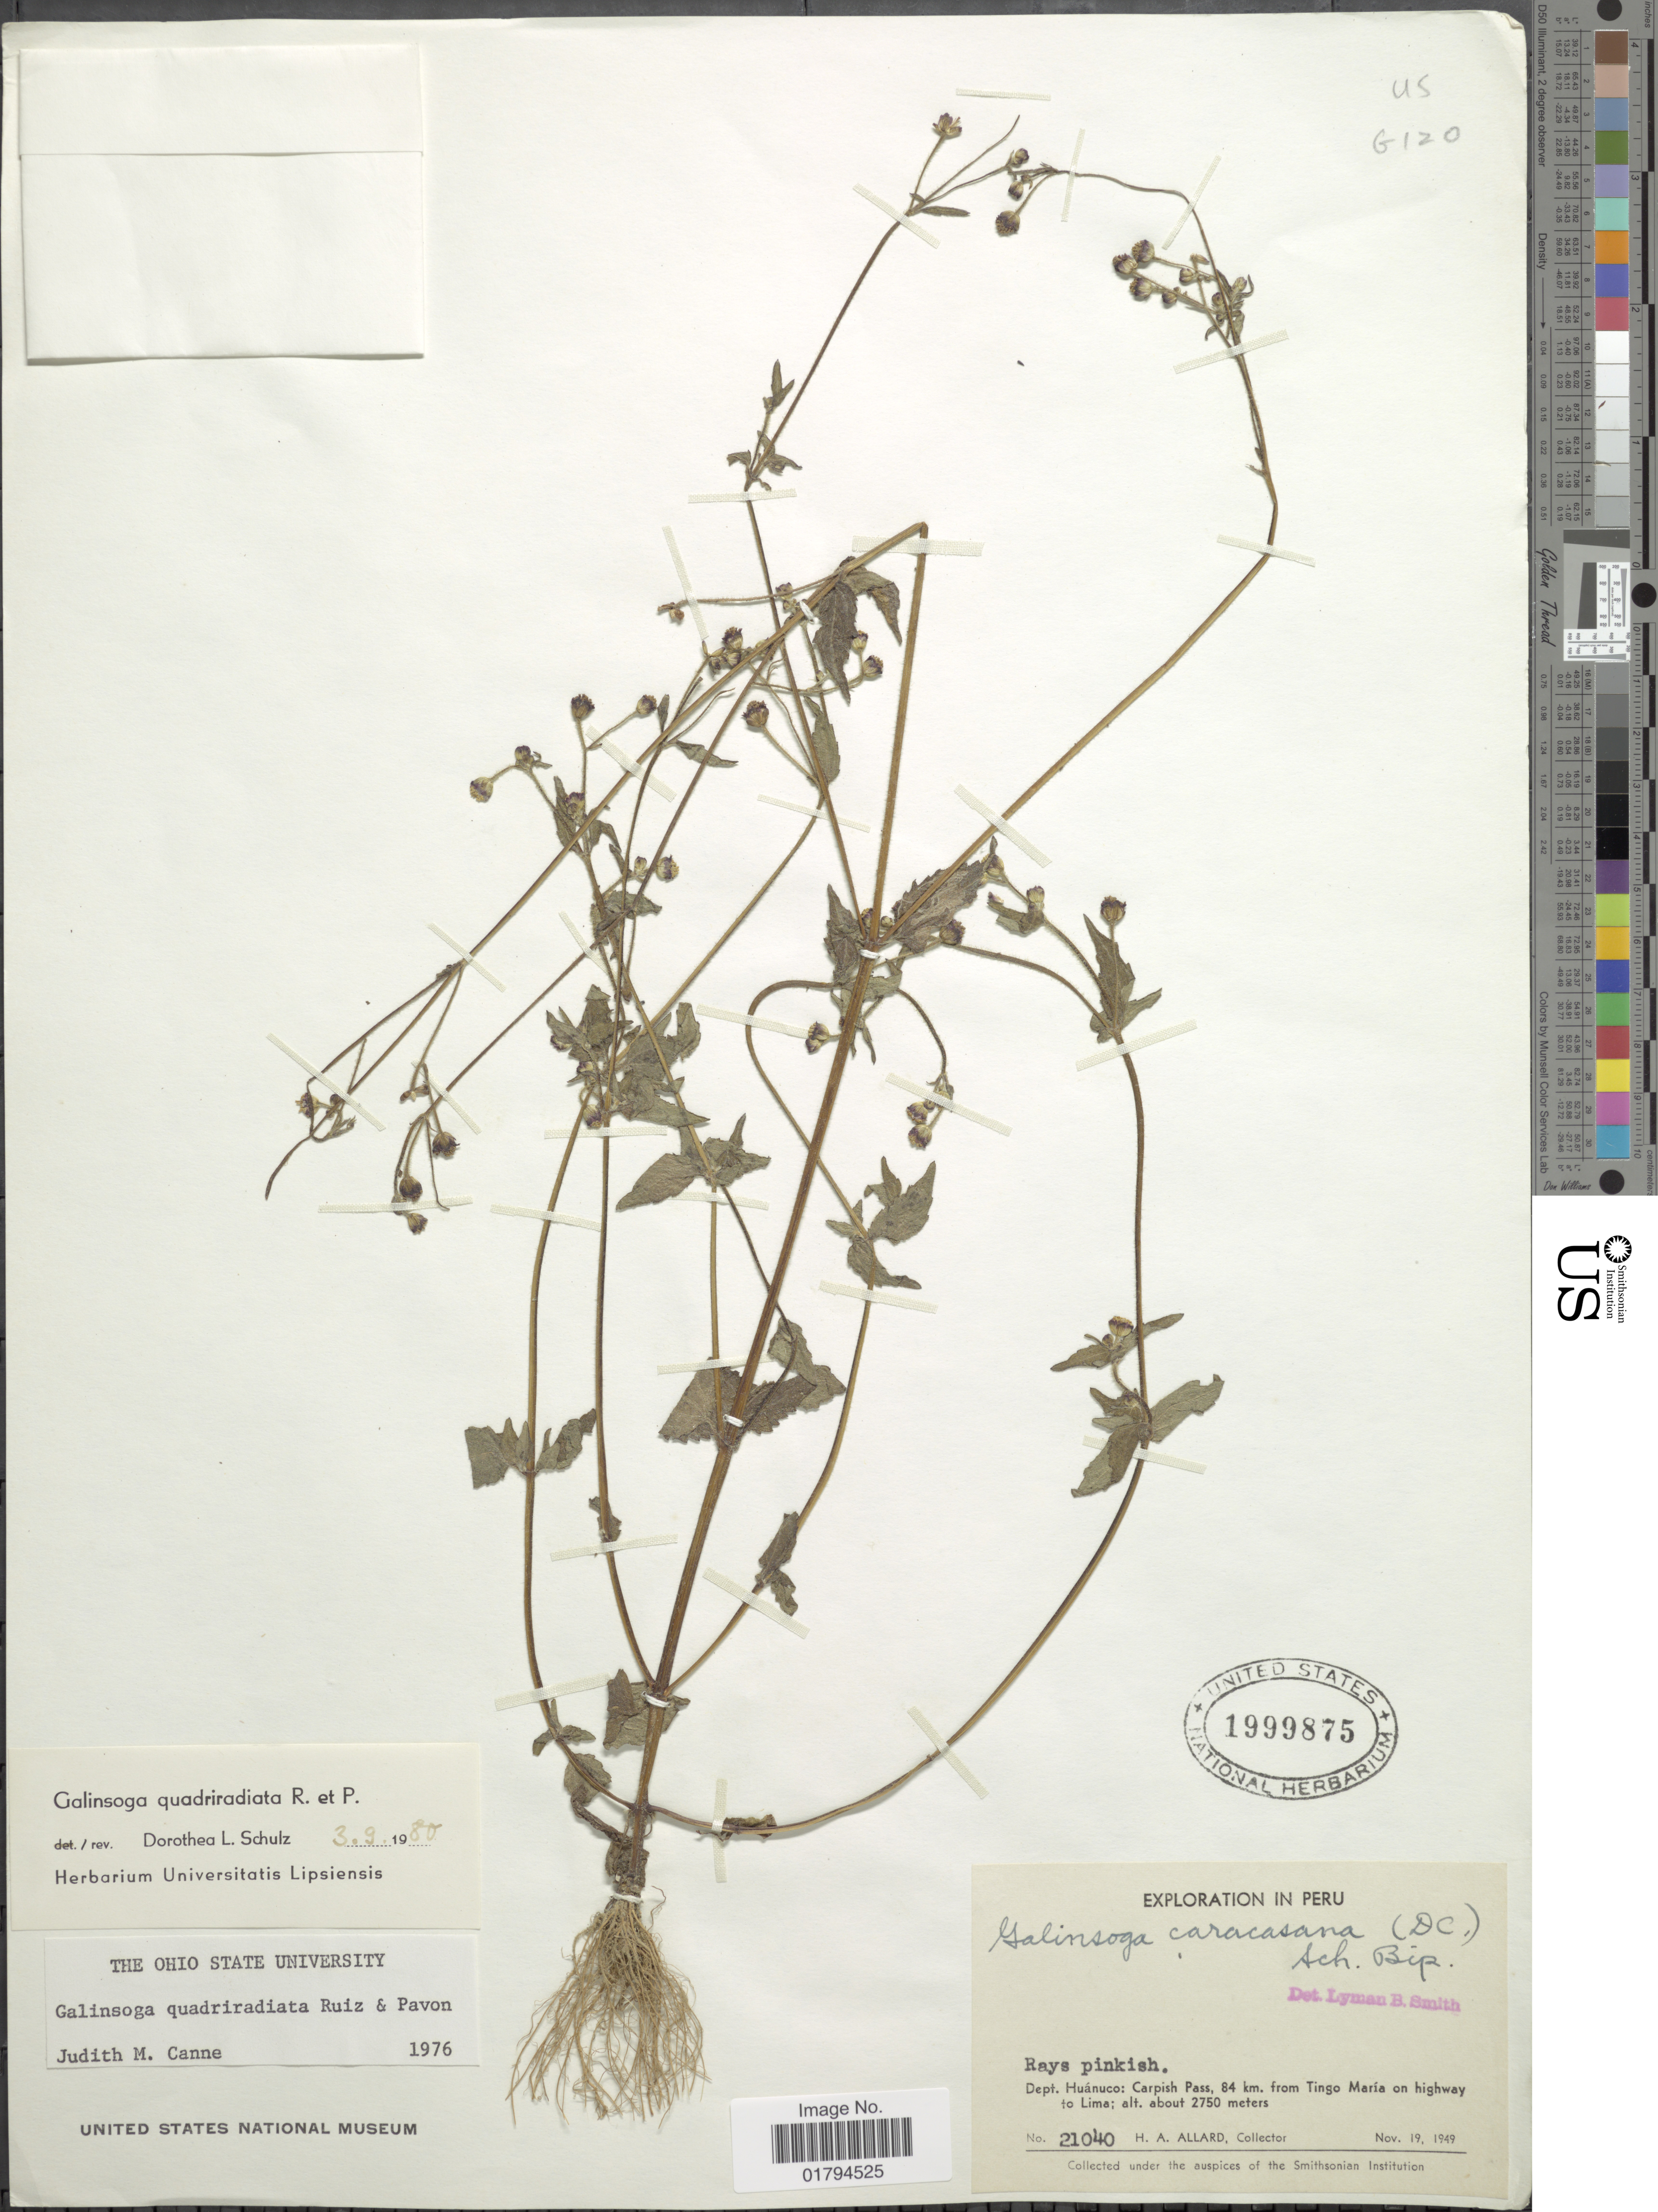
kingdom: Plantae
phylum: Tracheophyta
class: Magnoliopsida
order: Asterales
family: Asteraceae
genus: Galinsoga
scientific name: Galinsoga quadriradiata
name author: Ruiz & Pav.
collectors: H. A. Allard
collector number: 21040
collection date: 1949-11-19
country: Peru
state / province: Huánuco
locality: Carpish Pass, 84 km. from Tingo Maria on highway to Lima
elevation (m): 2750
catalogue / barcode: US 1999875